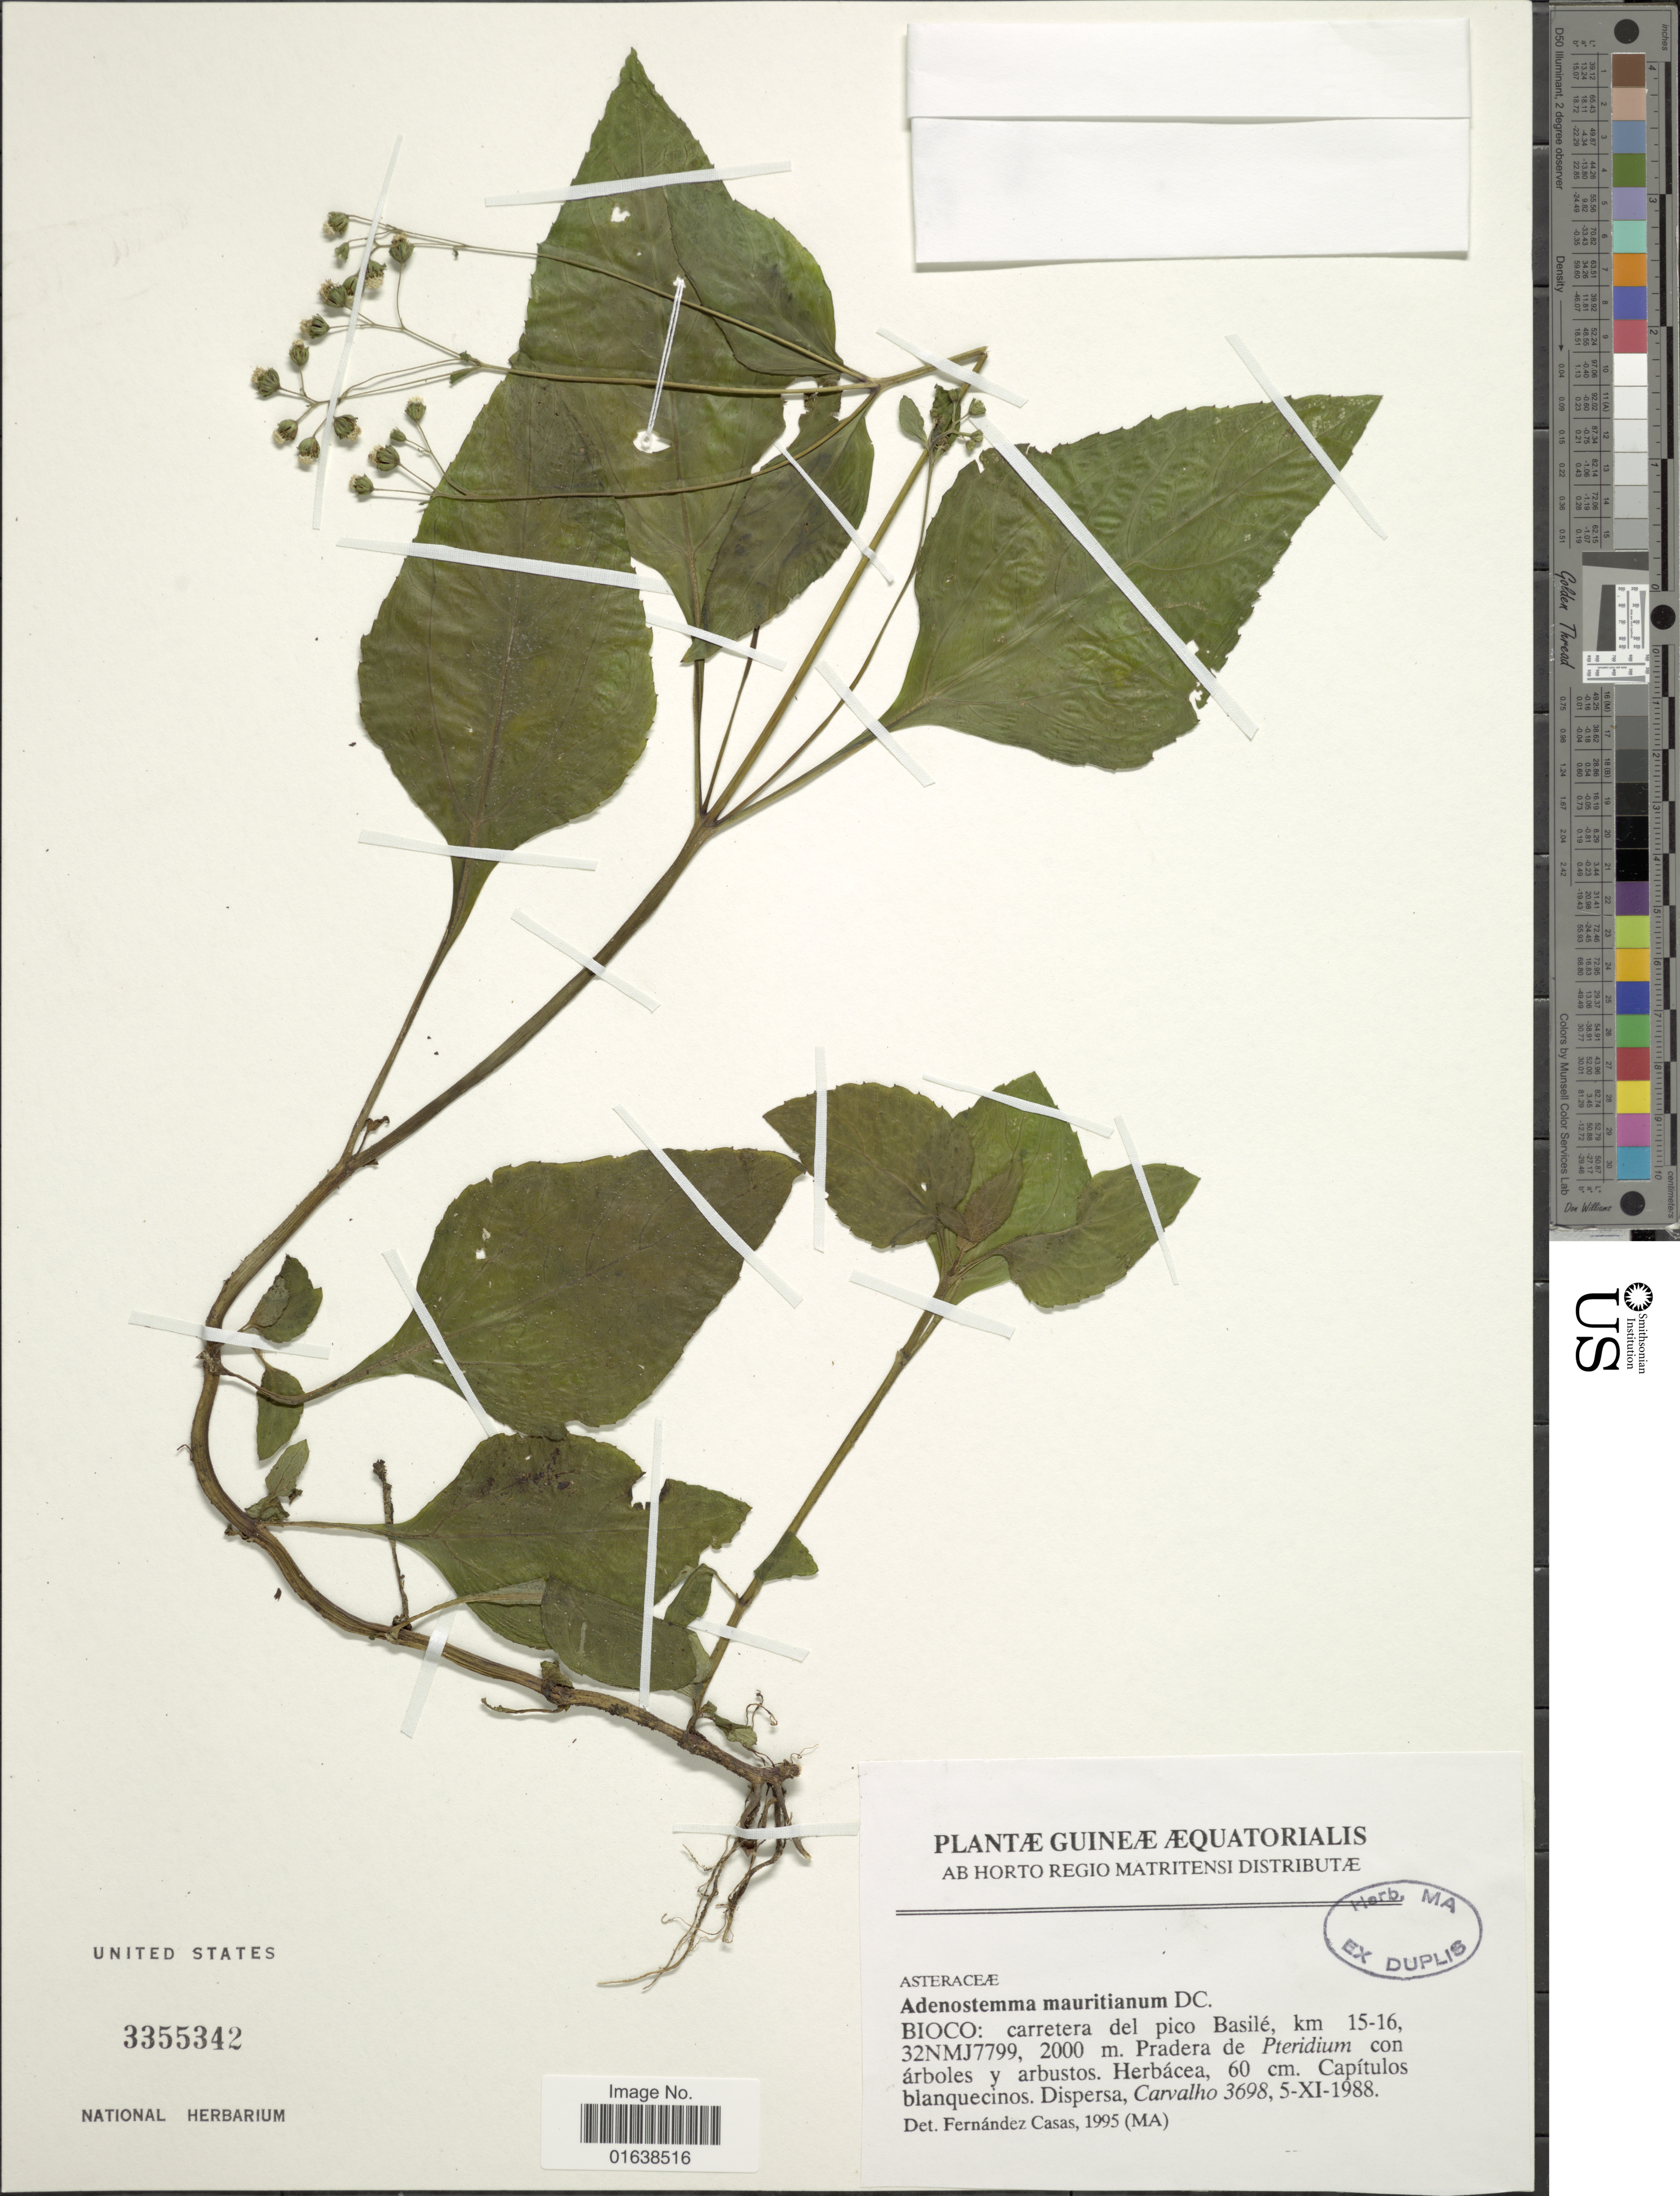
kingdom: Plantae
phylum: Tracheophyta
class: Magnoliopsida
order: Asterales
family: Asteraceae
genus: Adenostemma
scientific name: Adenostemma mauritianum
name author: DC.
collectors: Carvalho, --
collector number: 3698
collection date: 1988-11-05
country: Equatorial Guinea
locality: Guineae Aequatorialis. Bioco: carretera del pico Basile, km 15-16, 32NMJ7799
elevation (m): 2000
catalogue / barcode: US 3355342